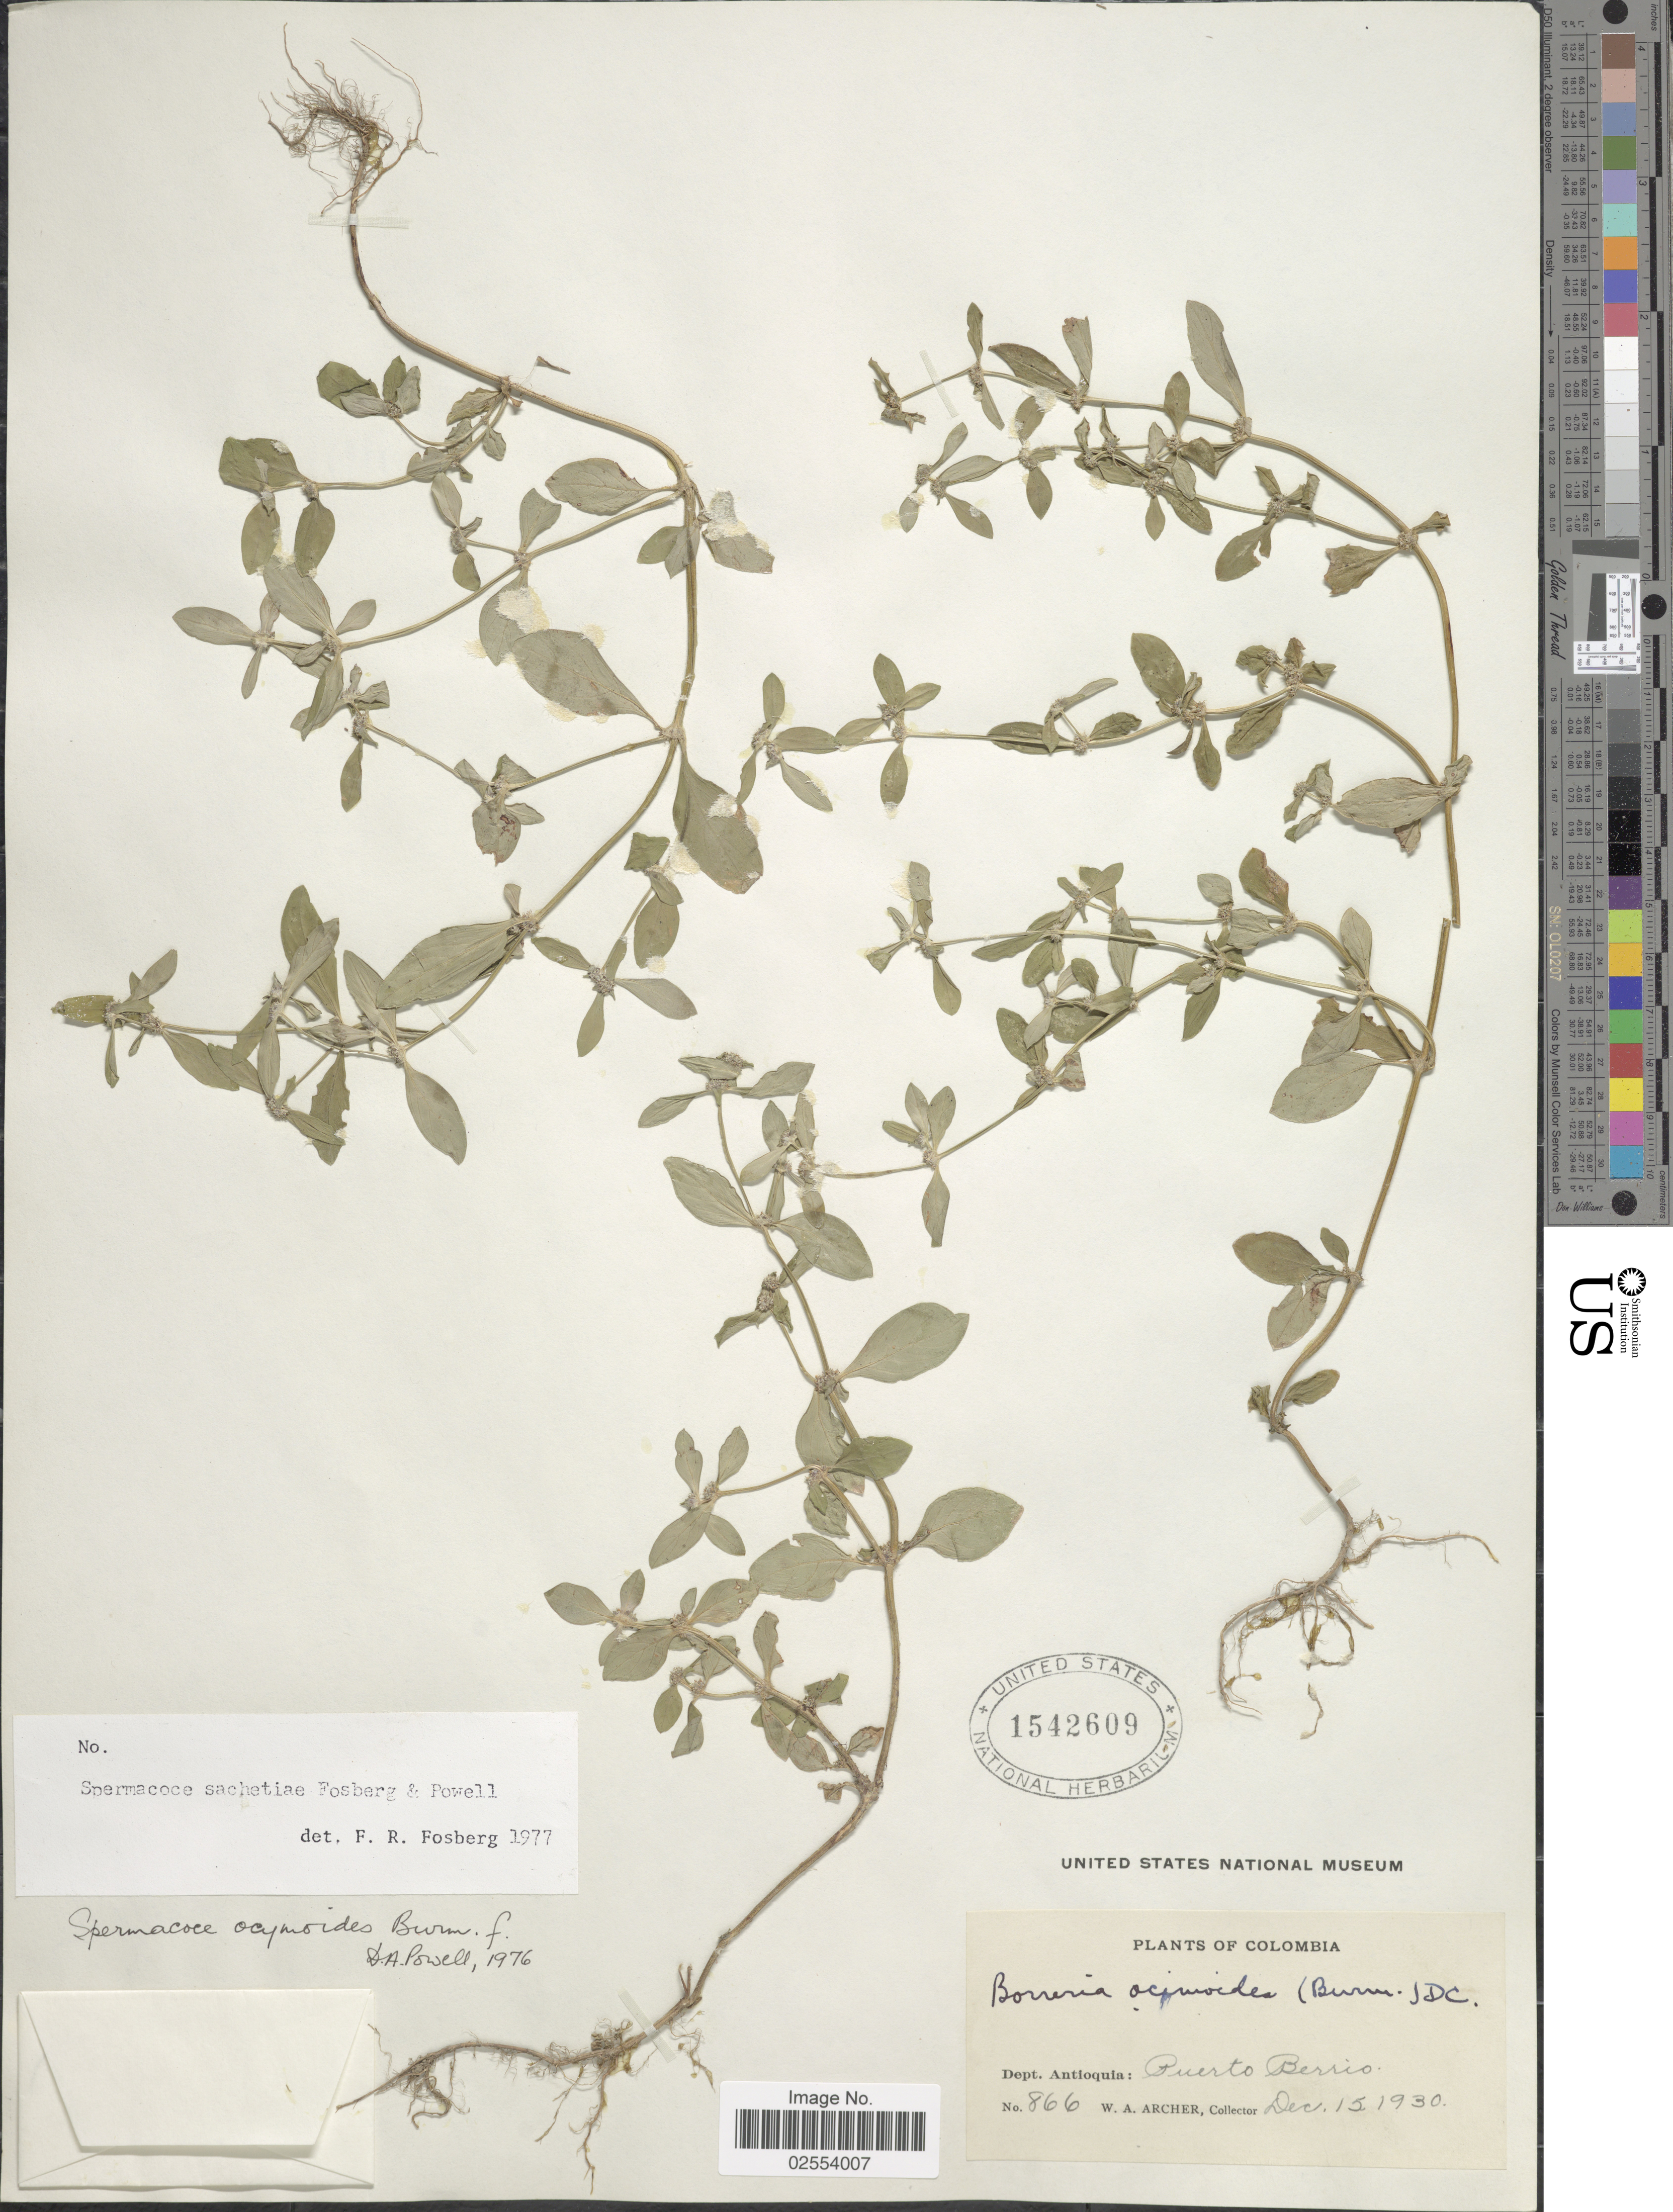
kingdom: Plantae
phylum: Tracheophyta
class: Magnoliopsida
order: Gentianales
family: Rubiaceae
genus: Spermacoce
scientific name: Spermacoce mauritiana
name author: Gideon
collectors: W. A. Archer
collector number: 866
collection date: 1930-12-15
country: Colombia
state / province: Antioquia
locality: Puerto Berrio.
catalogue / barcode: US 1542609